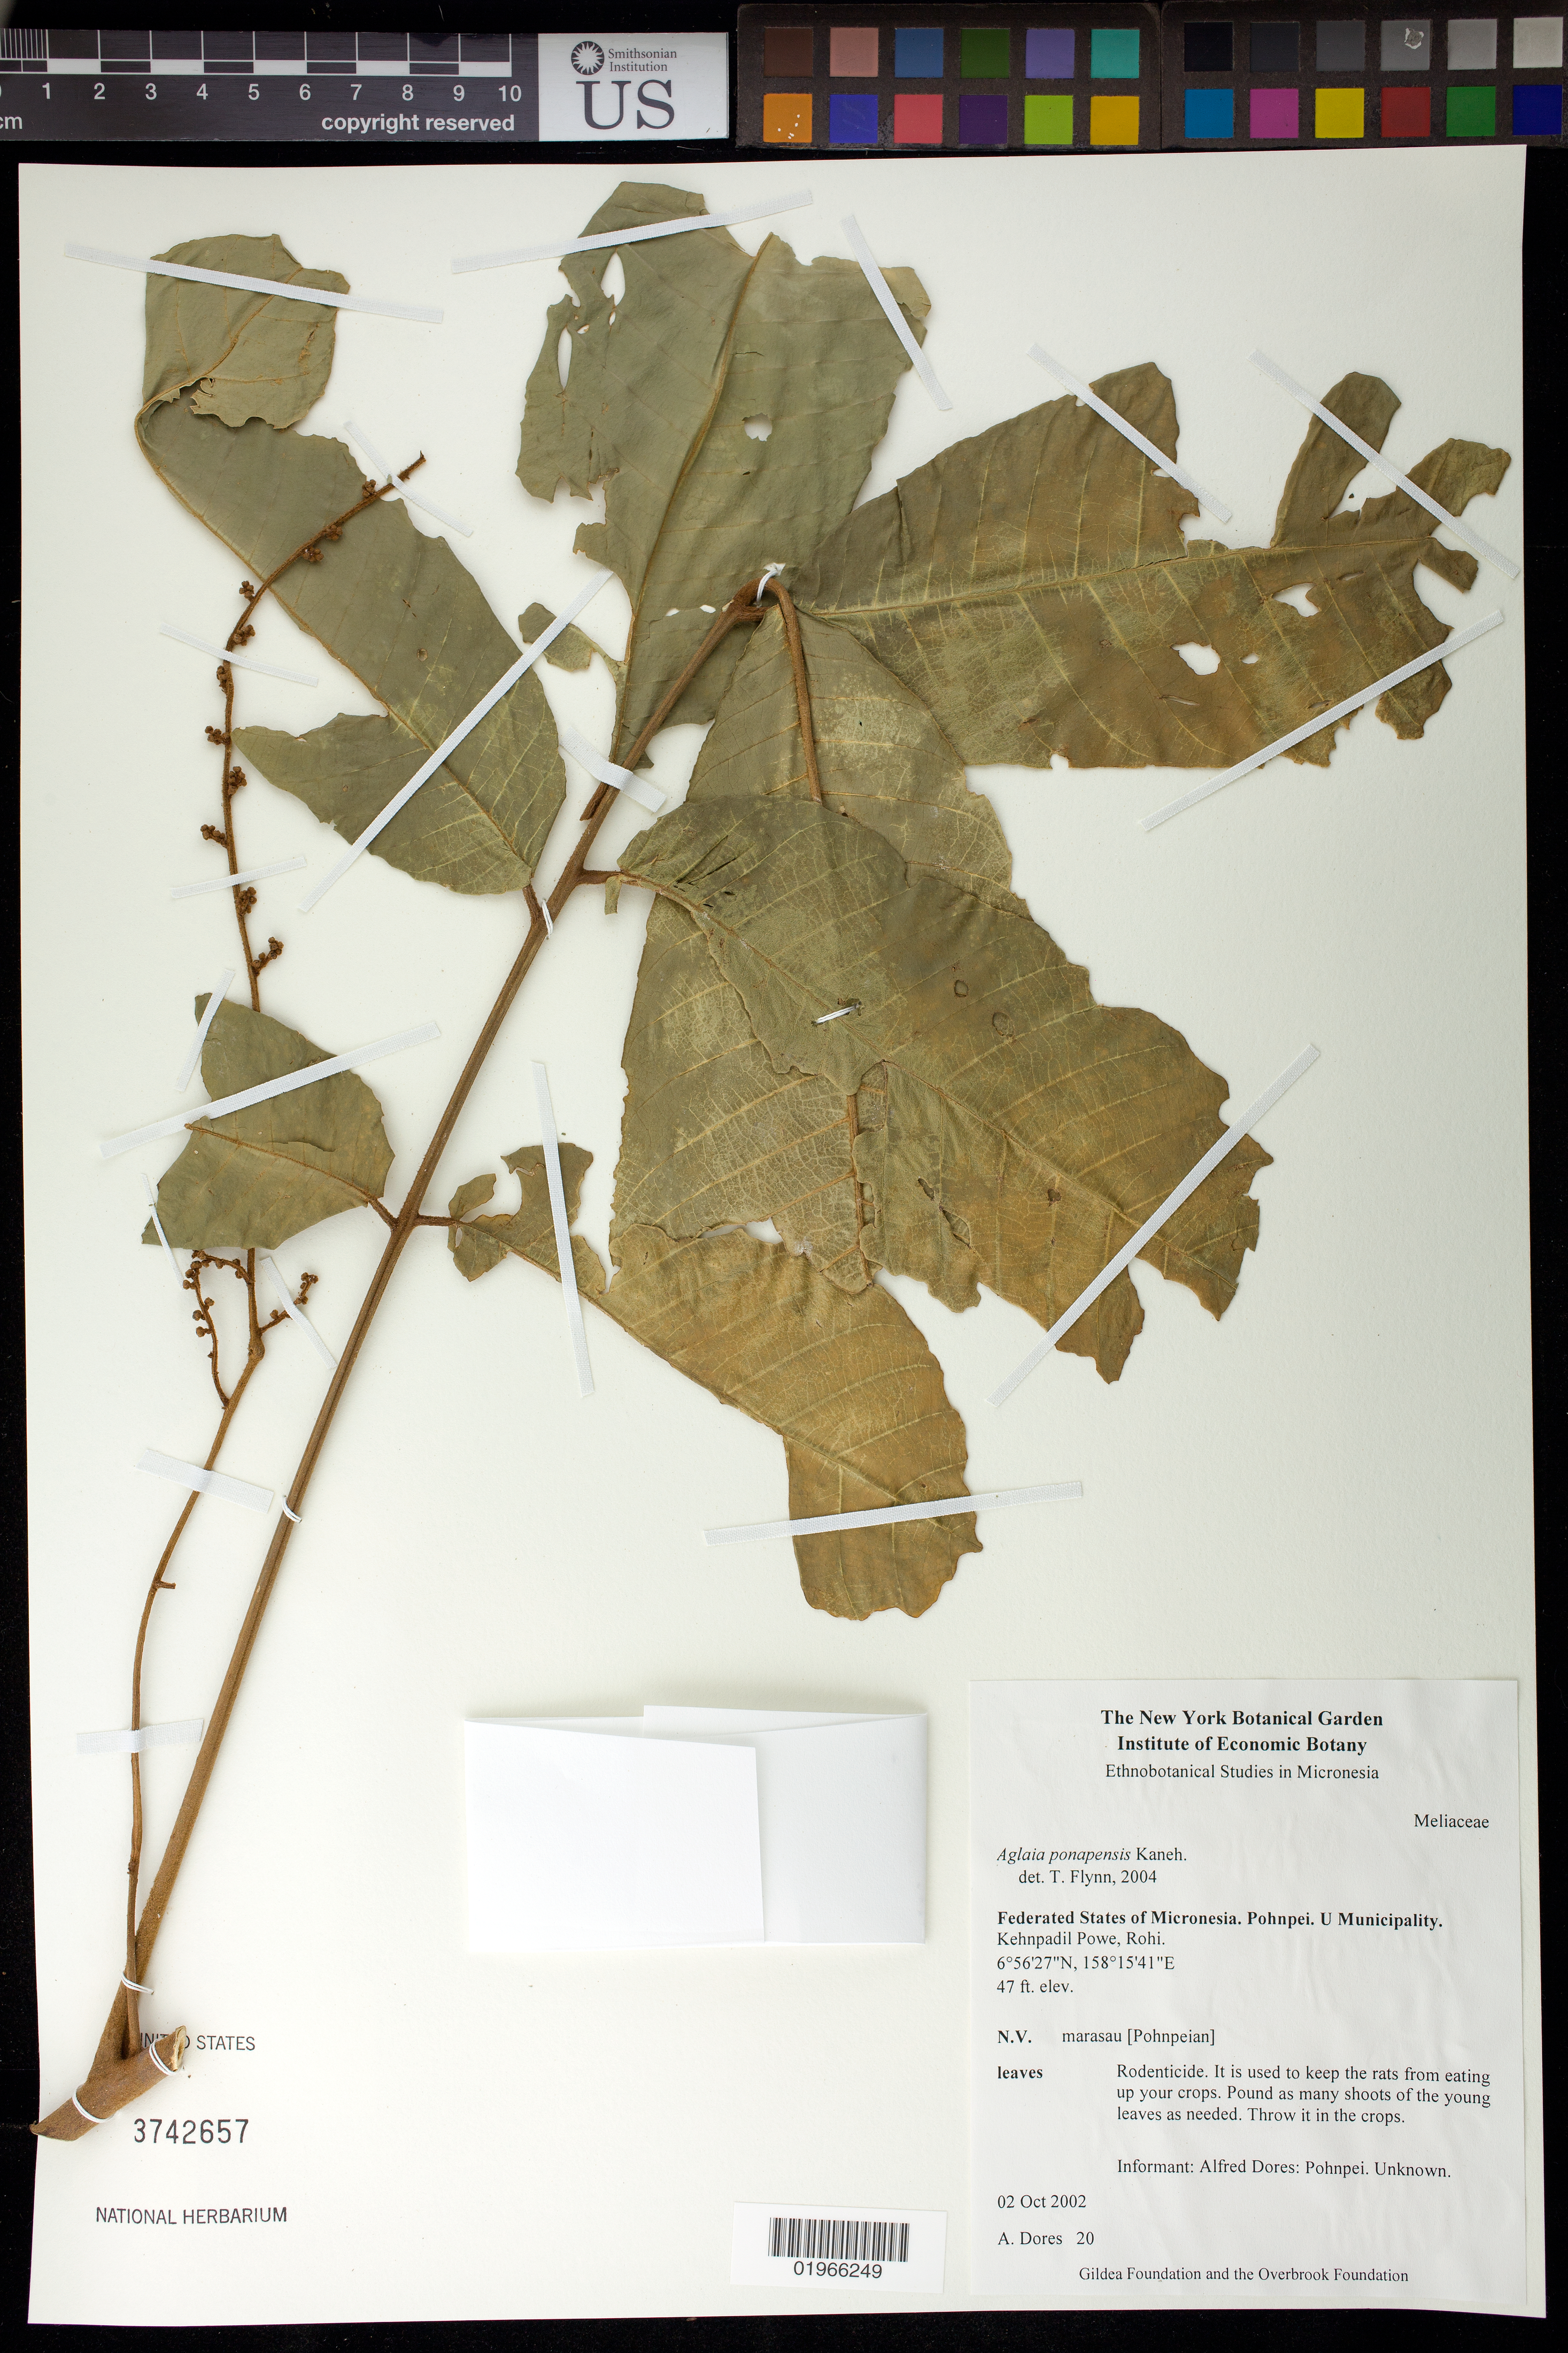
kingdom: Plantae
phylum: Tracheophyta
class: Magnoliopsida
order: Sapindales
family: Meliaceae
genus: Aglaia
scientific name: Aglaia ponapensis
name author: Kaneh.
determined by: Flynn, T. W.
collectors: A. Dores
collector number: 20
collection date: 2002-10-02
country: Micronesia, Federated States of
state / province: Pohnpei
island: Pohnpei [Ponape]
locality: U Municipality. Kehnpadil Powe, Rohi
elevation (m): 14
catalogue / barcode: US 3742657